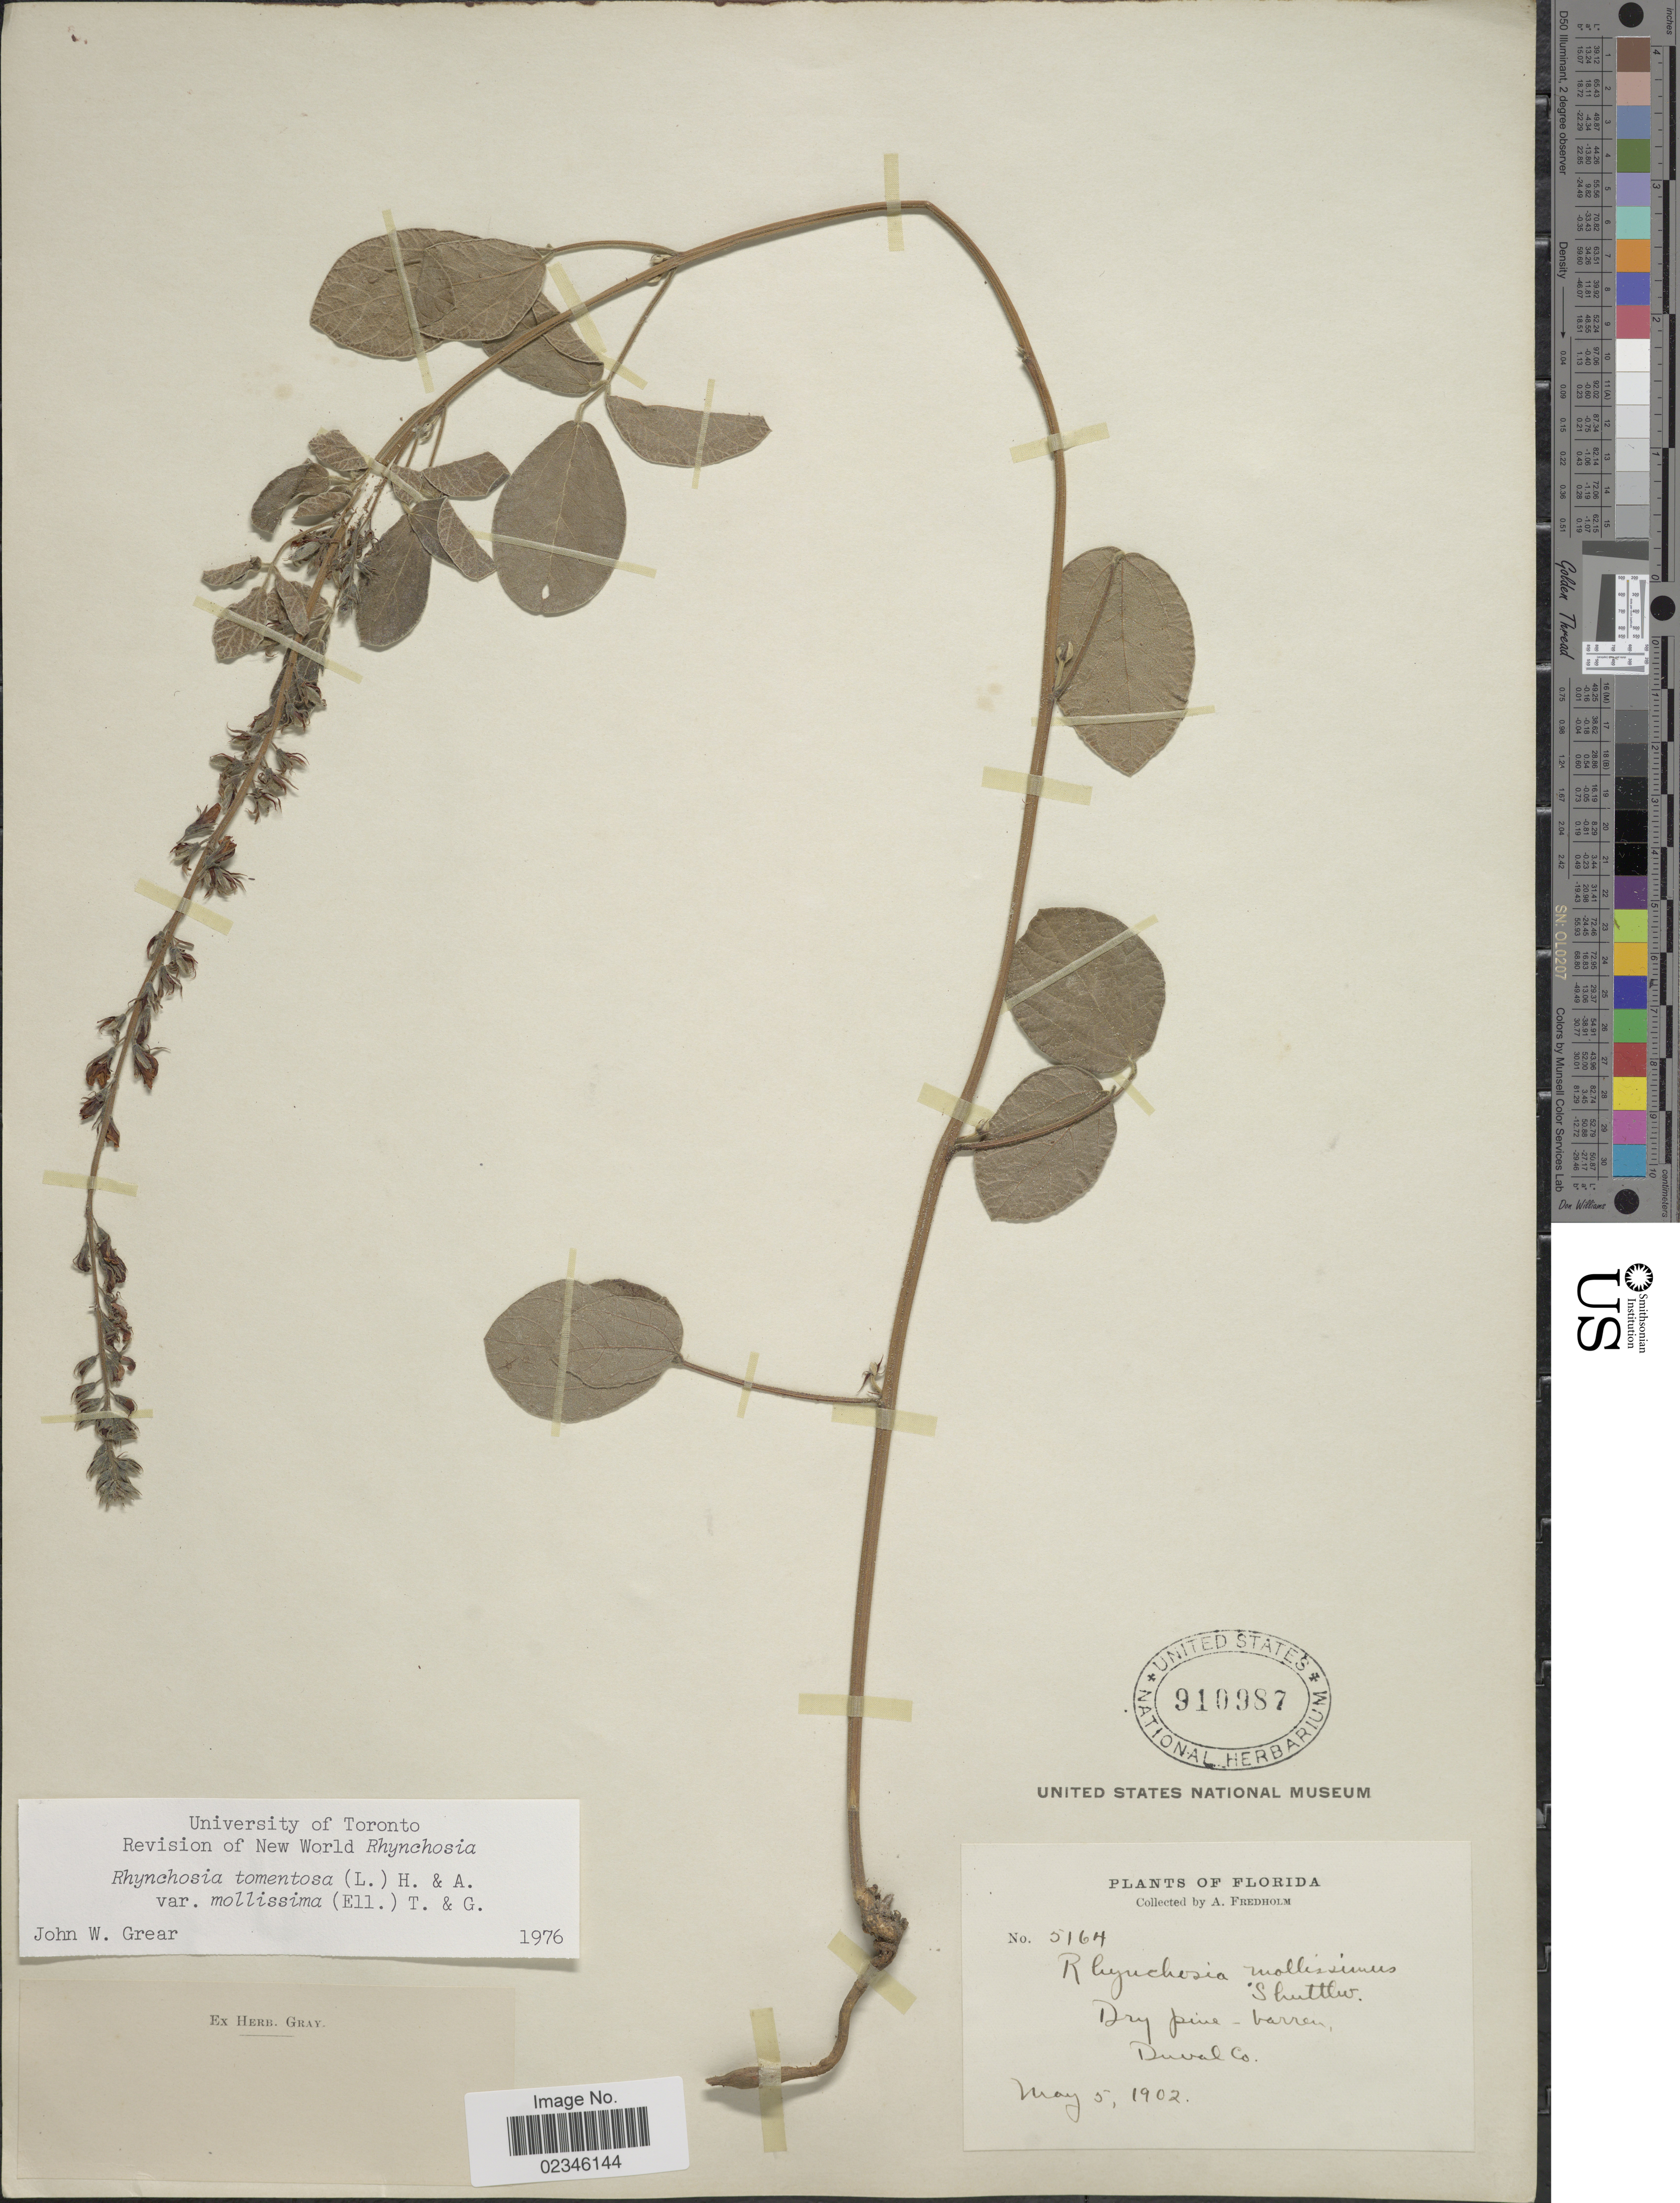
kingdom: Plantae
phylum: Tracheophyta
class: Magnoliopsida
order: Fabales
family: Fabaceae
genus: Rhynchosia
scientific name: Rhynchosia tomentosa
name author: (L.) Hook. & Arn.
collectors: A. Fredholm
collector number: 5164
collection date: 1902-05-05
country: United States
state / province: Florida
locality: Dry pine-barren, Duval Co,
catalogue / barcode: US 910987